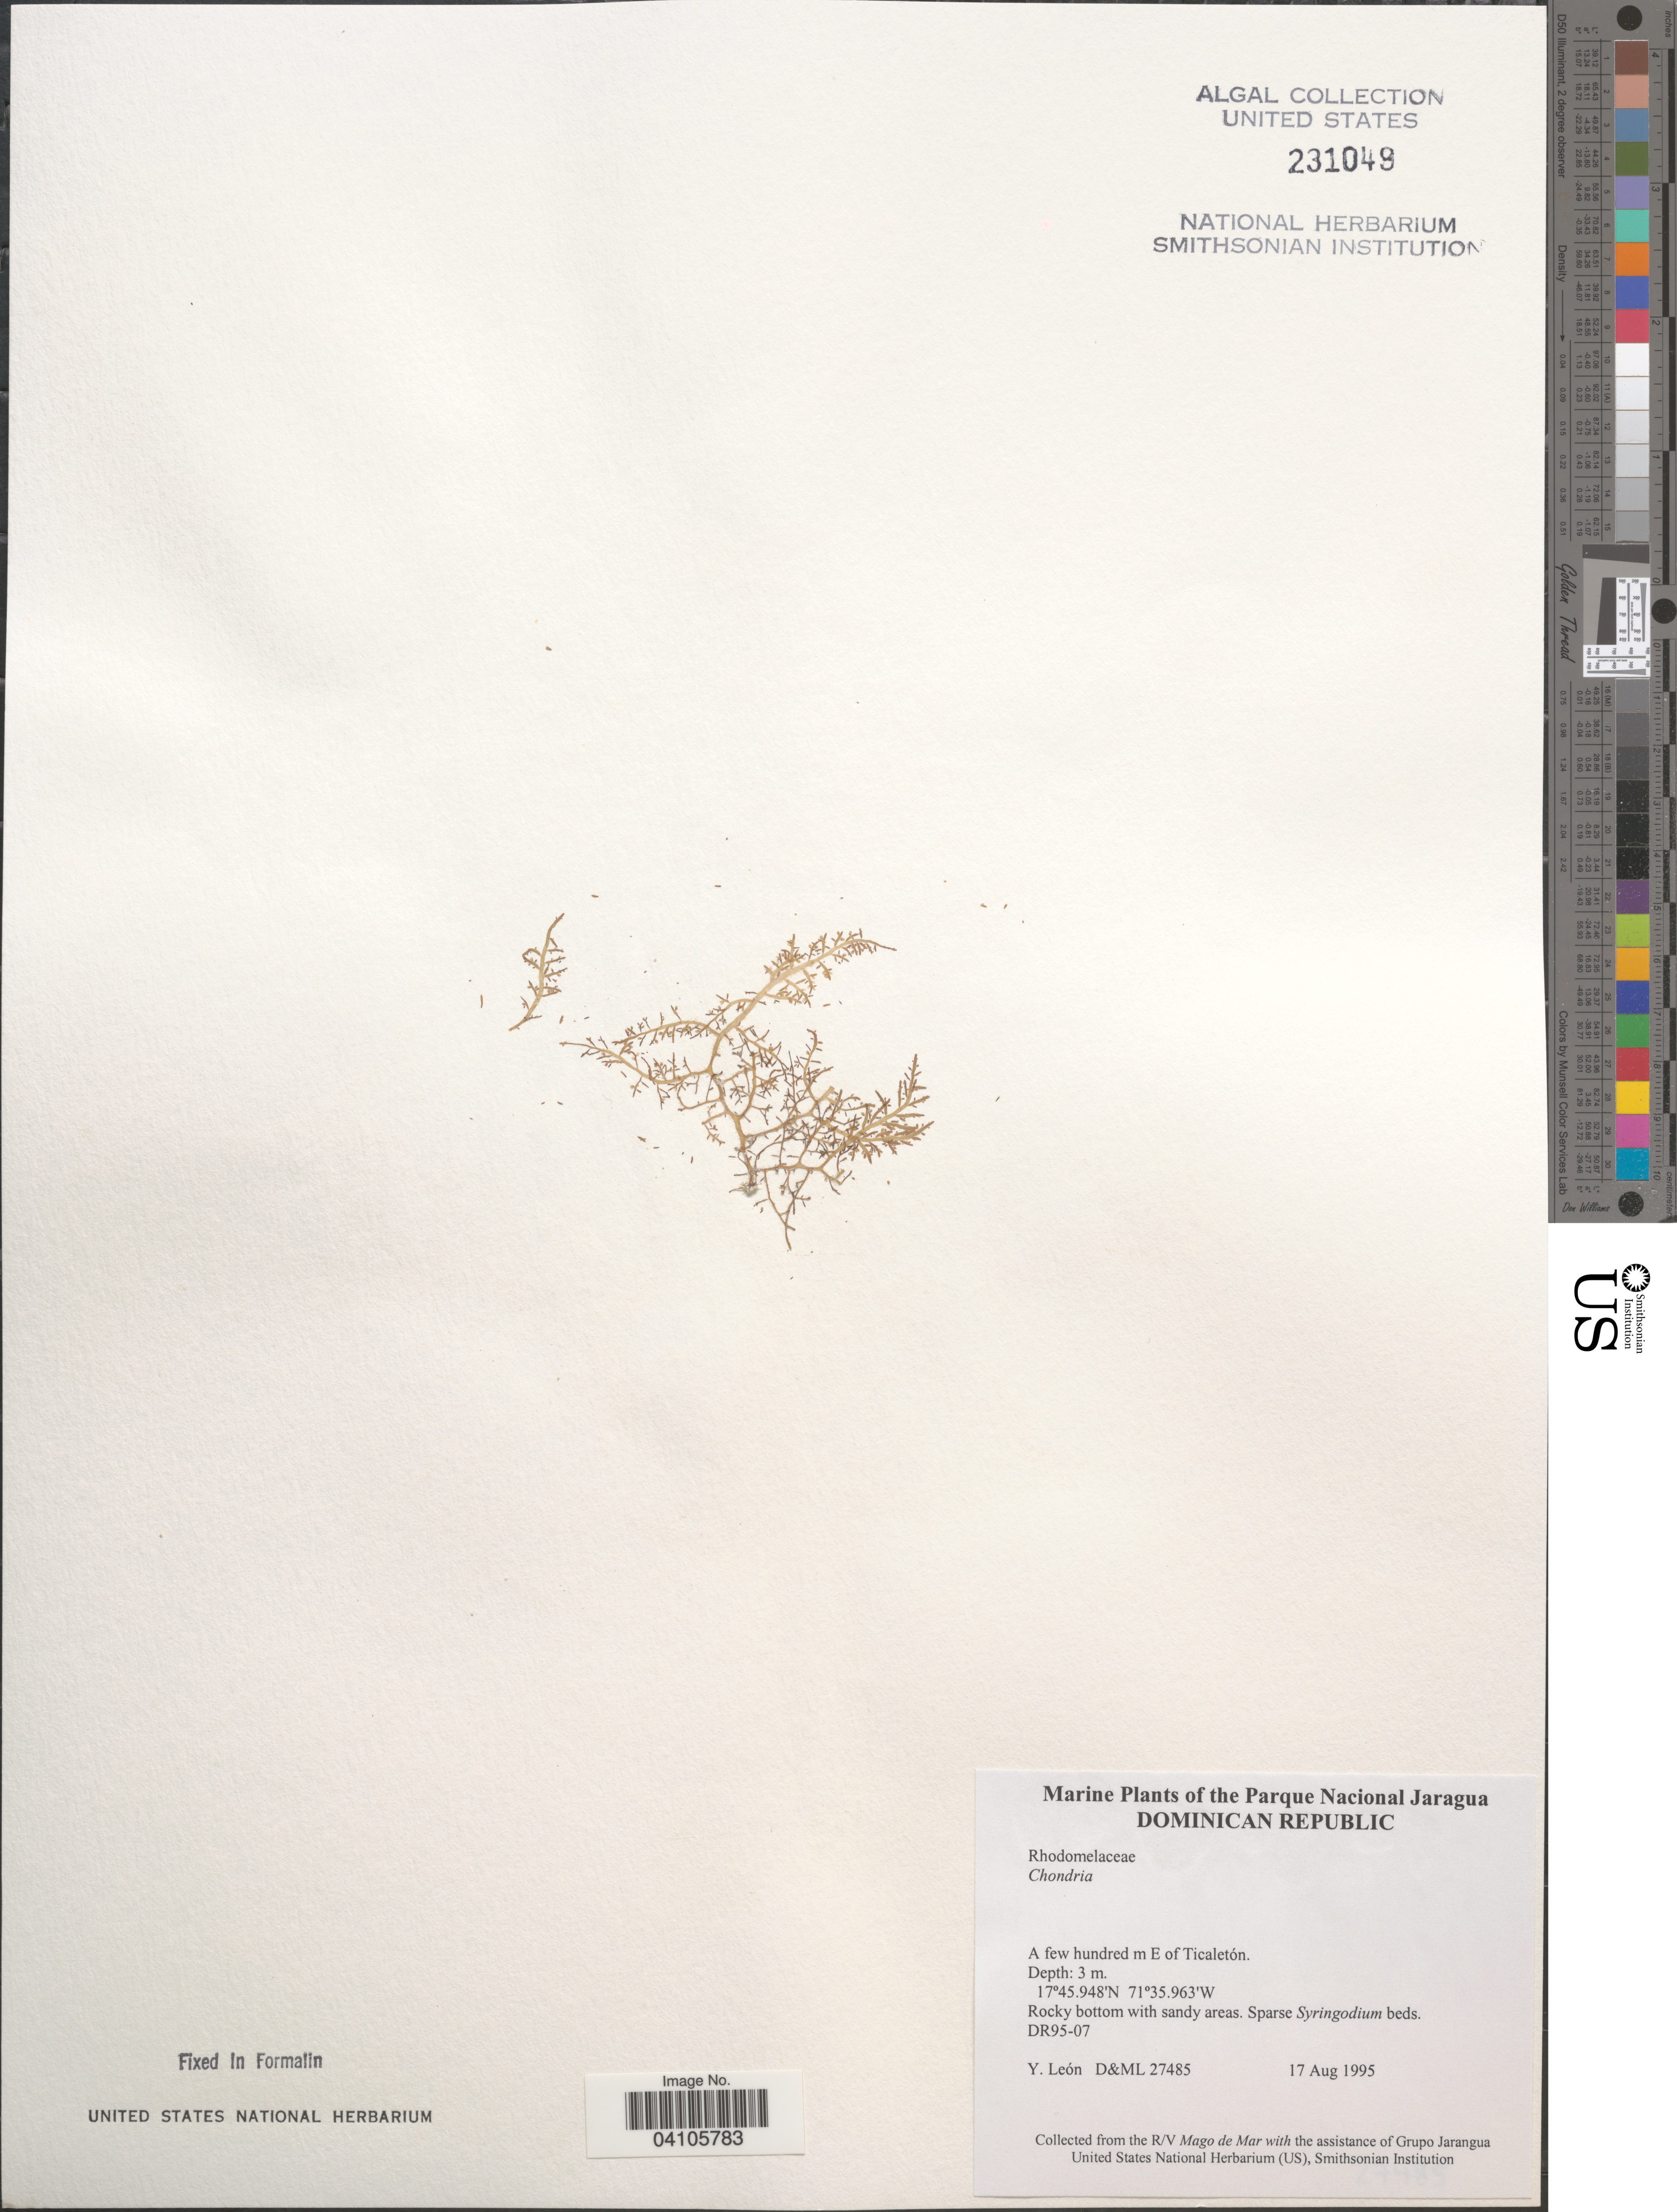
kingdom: Plantae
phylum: Rhodophyta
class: Florideophyceae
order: Ceramiales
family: Rhodomelaceae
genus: Chondria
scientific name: Chondria sp.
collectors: Y. León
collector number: D&ML27485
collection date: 1995-08-17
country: Dominican Republic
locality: The Parque Nacional Jaragua. A few hundred m E of Ticaletón.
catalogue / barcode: US 231049